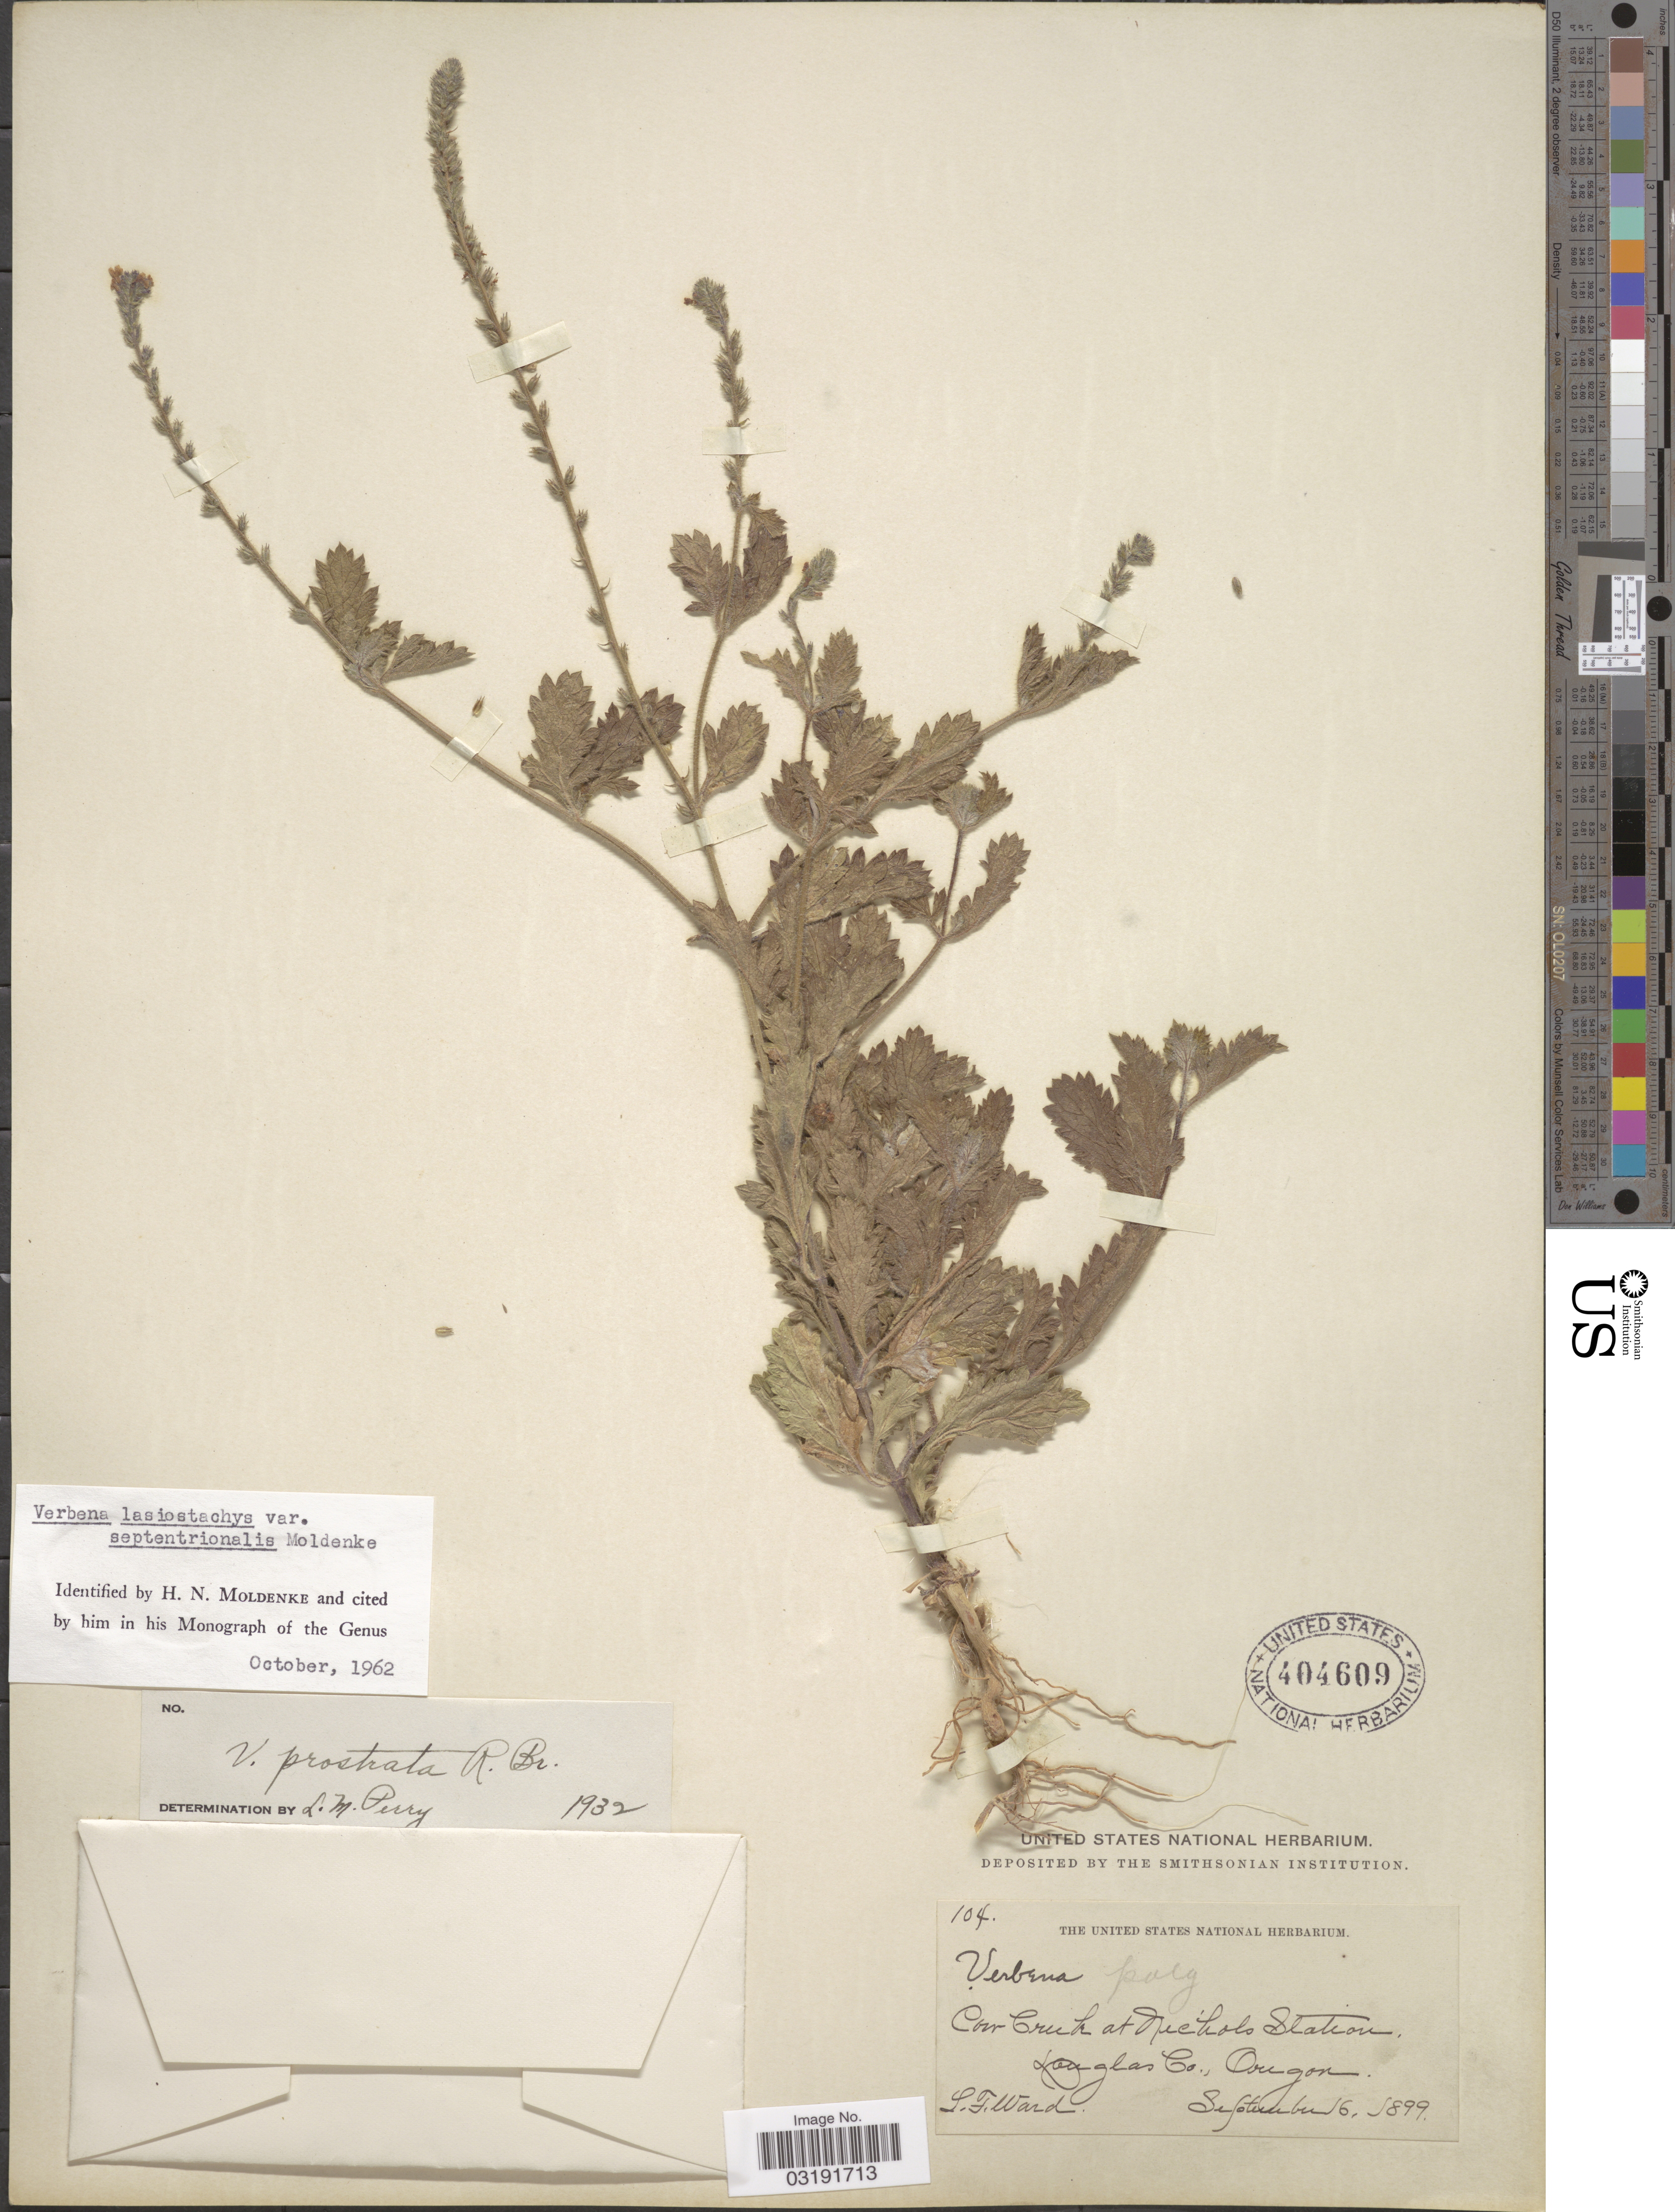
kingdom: Plantae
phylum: Tracheophyta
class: Magnoliopsida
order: Lamiales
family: Verbenaceae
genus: Verbena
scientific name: Verbena lasiostachys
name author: Link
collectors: L. Ward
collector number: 104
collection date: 1899-09-16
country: United States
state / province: Oregon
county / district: Douglas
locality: Cow Creek at Nichols Station. Douglas Co.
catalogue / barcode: US 404609